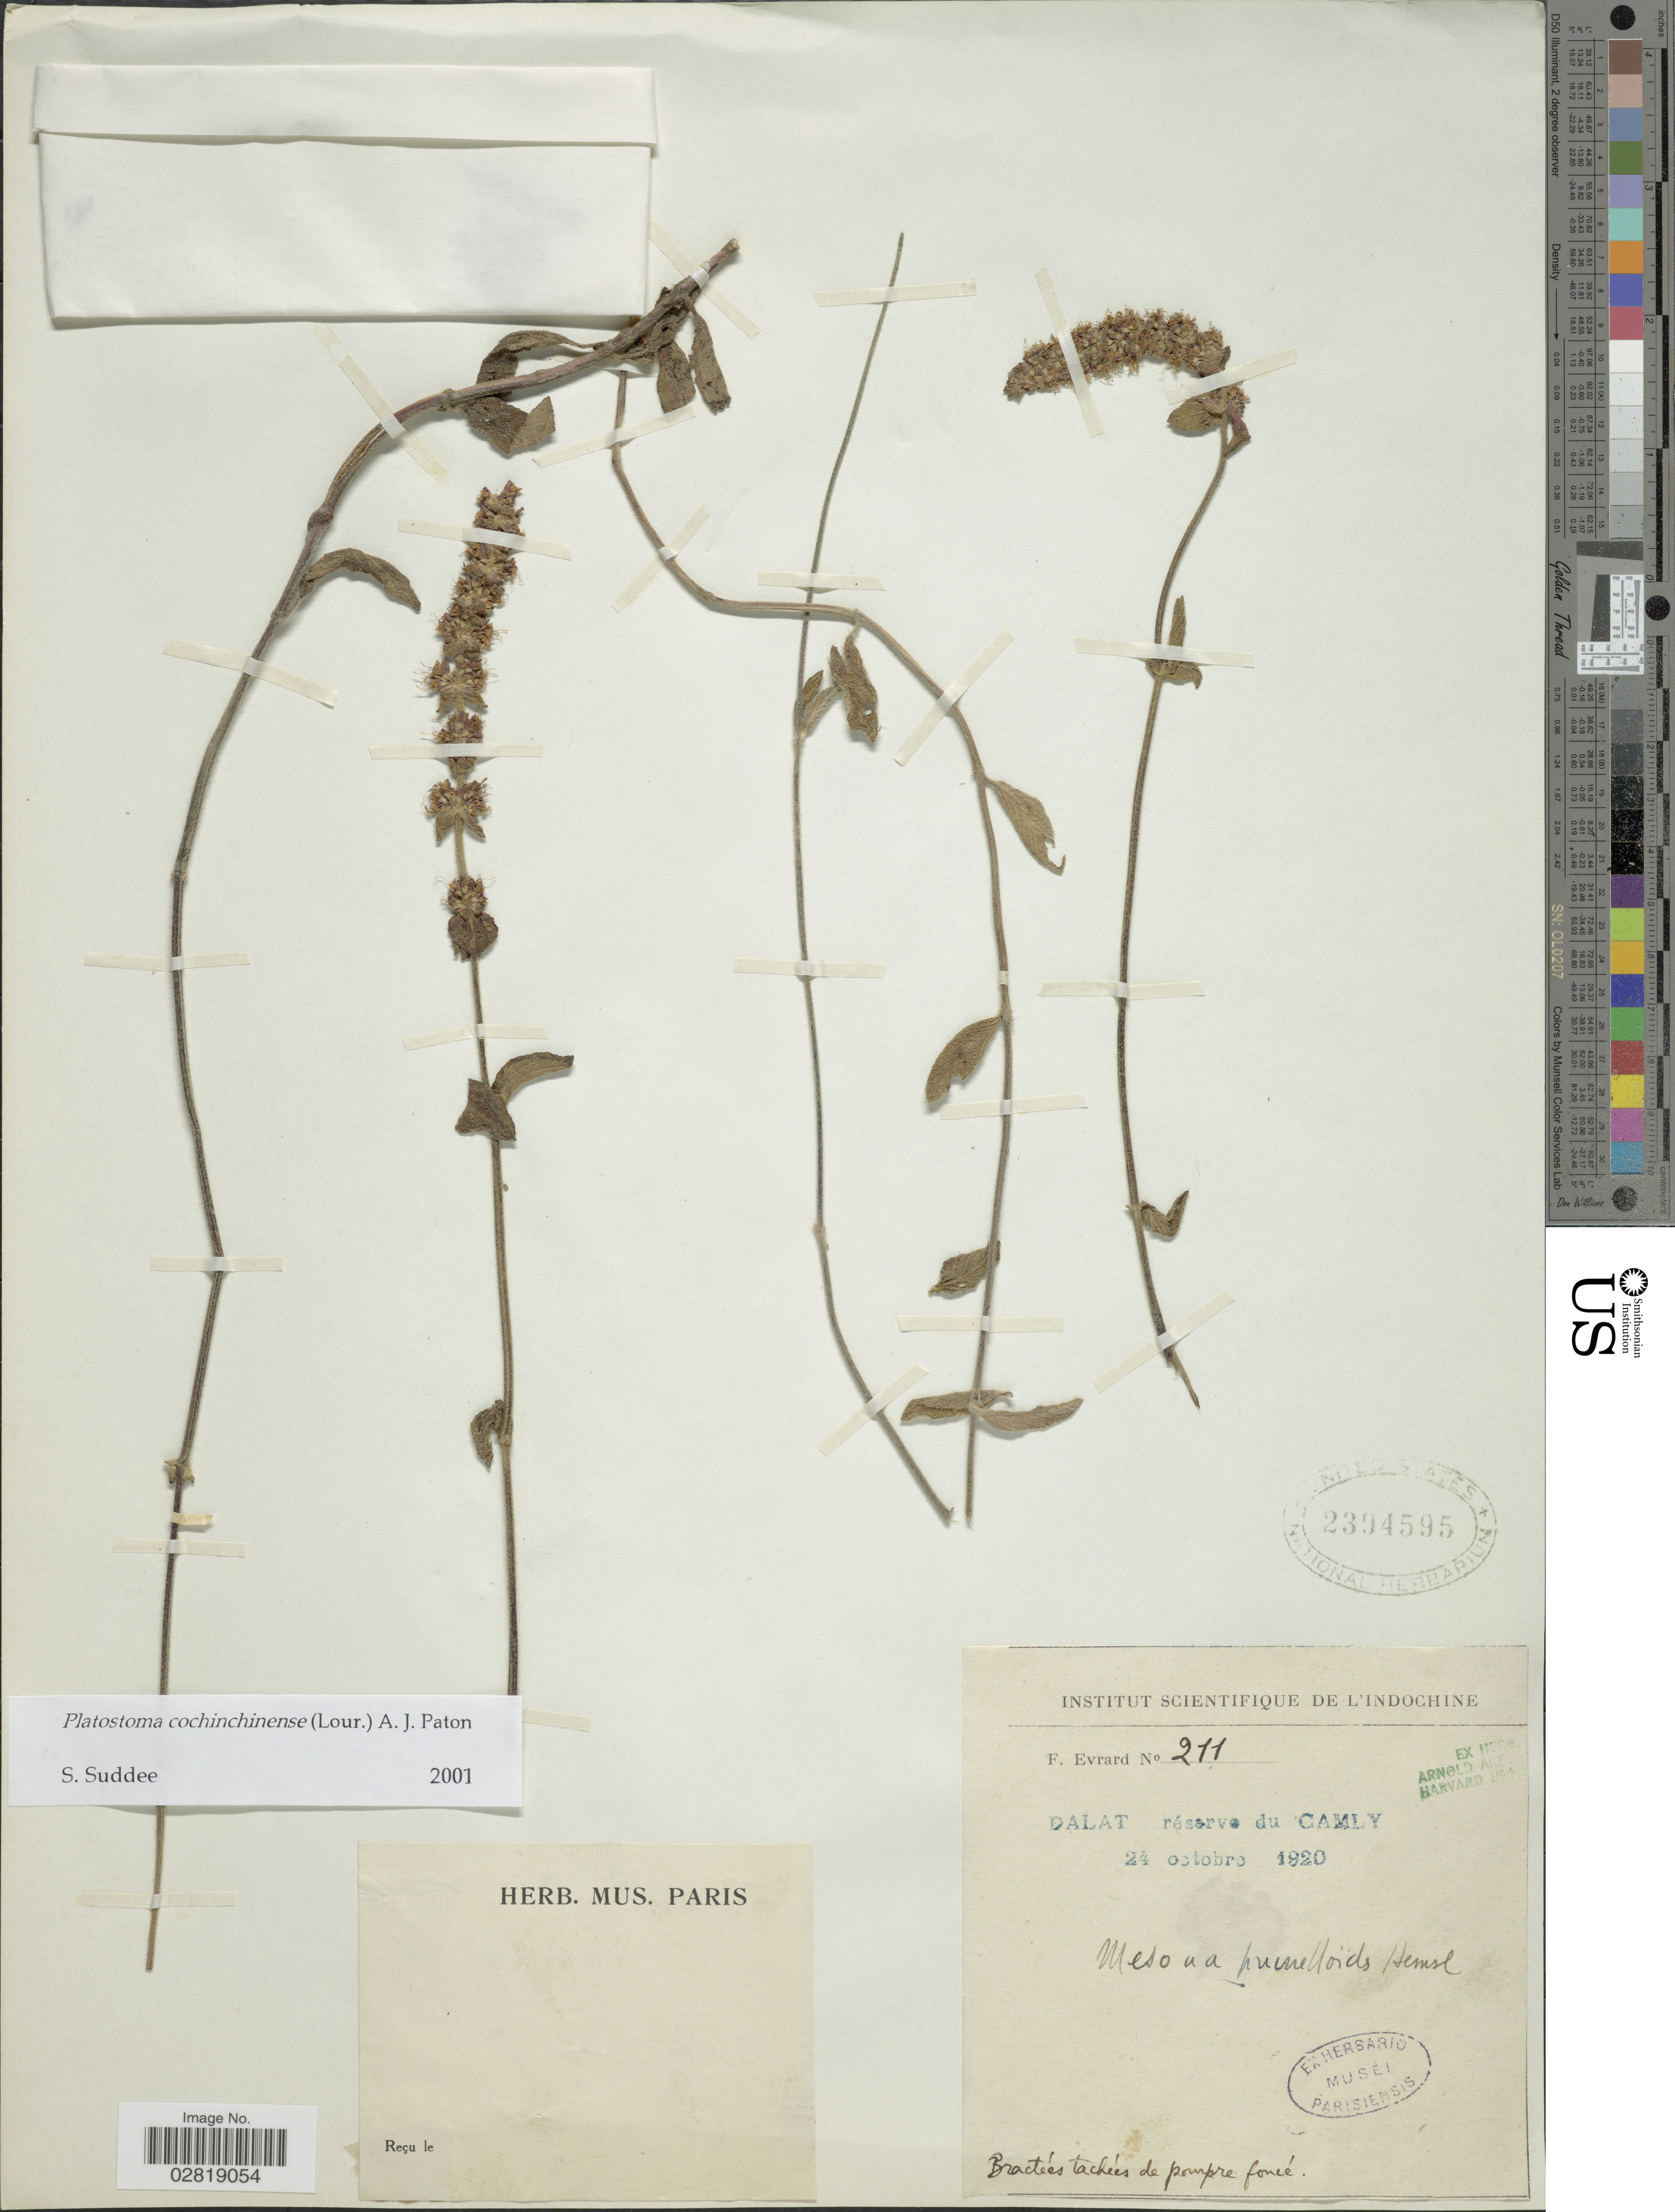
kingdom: Plantae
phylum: Tracheophyta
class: Magnoliopsida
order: Lamiales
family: Lamiaceae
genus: Platostoma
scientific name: Platostoma cochinchinense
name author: (Lour.) A.J. Paton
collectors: F. Evrard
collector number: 211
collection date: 1920-10-24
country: Vietnam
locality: Dalat réserve du Camly.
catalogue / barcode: US 2394595